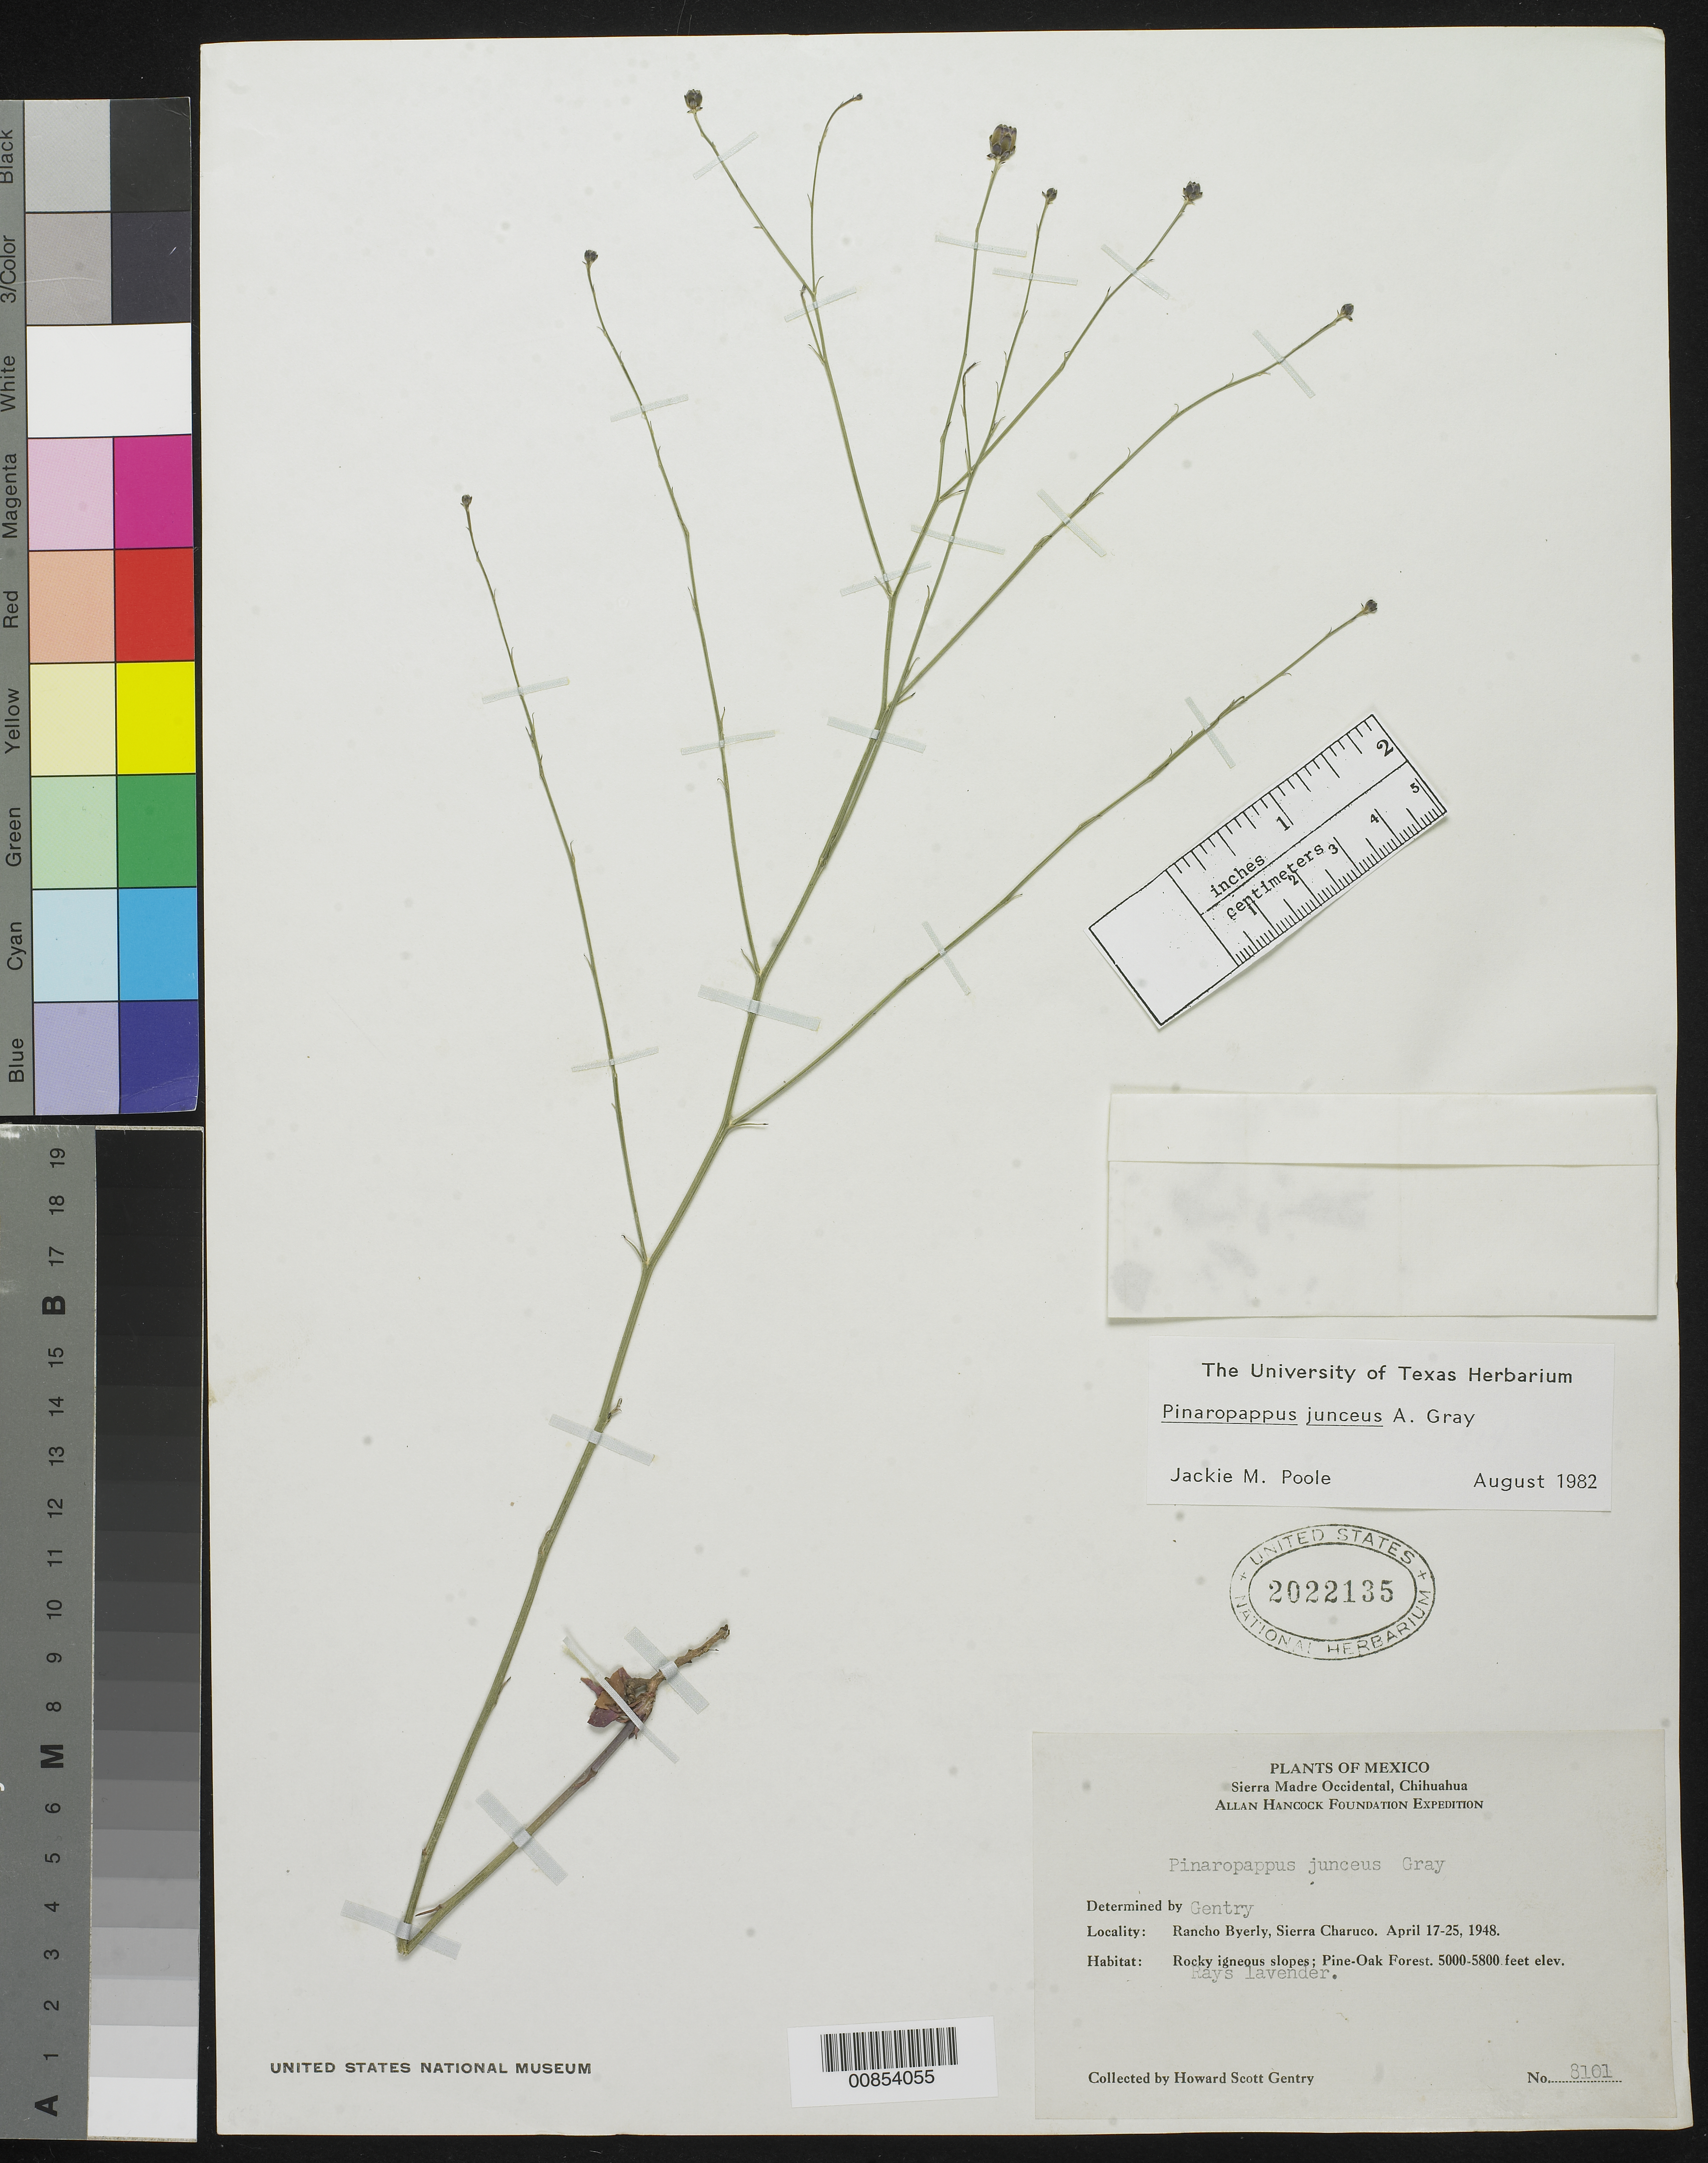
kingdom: Plantae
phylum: Tracheophyta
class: Magnoliopsida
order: Asterales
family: Asteraceae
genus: Pinaropappus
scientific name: Pinaropappus junceus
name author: A. Gray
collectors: H. S. Gentry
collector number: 8101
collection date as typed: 17 Apr 1948 to 25 Apr 1948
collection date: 1948-04-17/1948-04-25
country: Mexico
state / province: Chihuahua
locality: Rancho Byerly, Sierra Charuco.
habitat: Rocky igneous slopes; Pine-Oak Forest.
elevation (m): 1524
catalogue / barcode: US 2022135